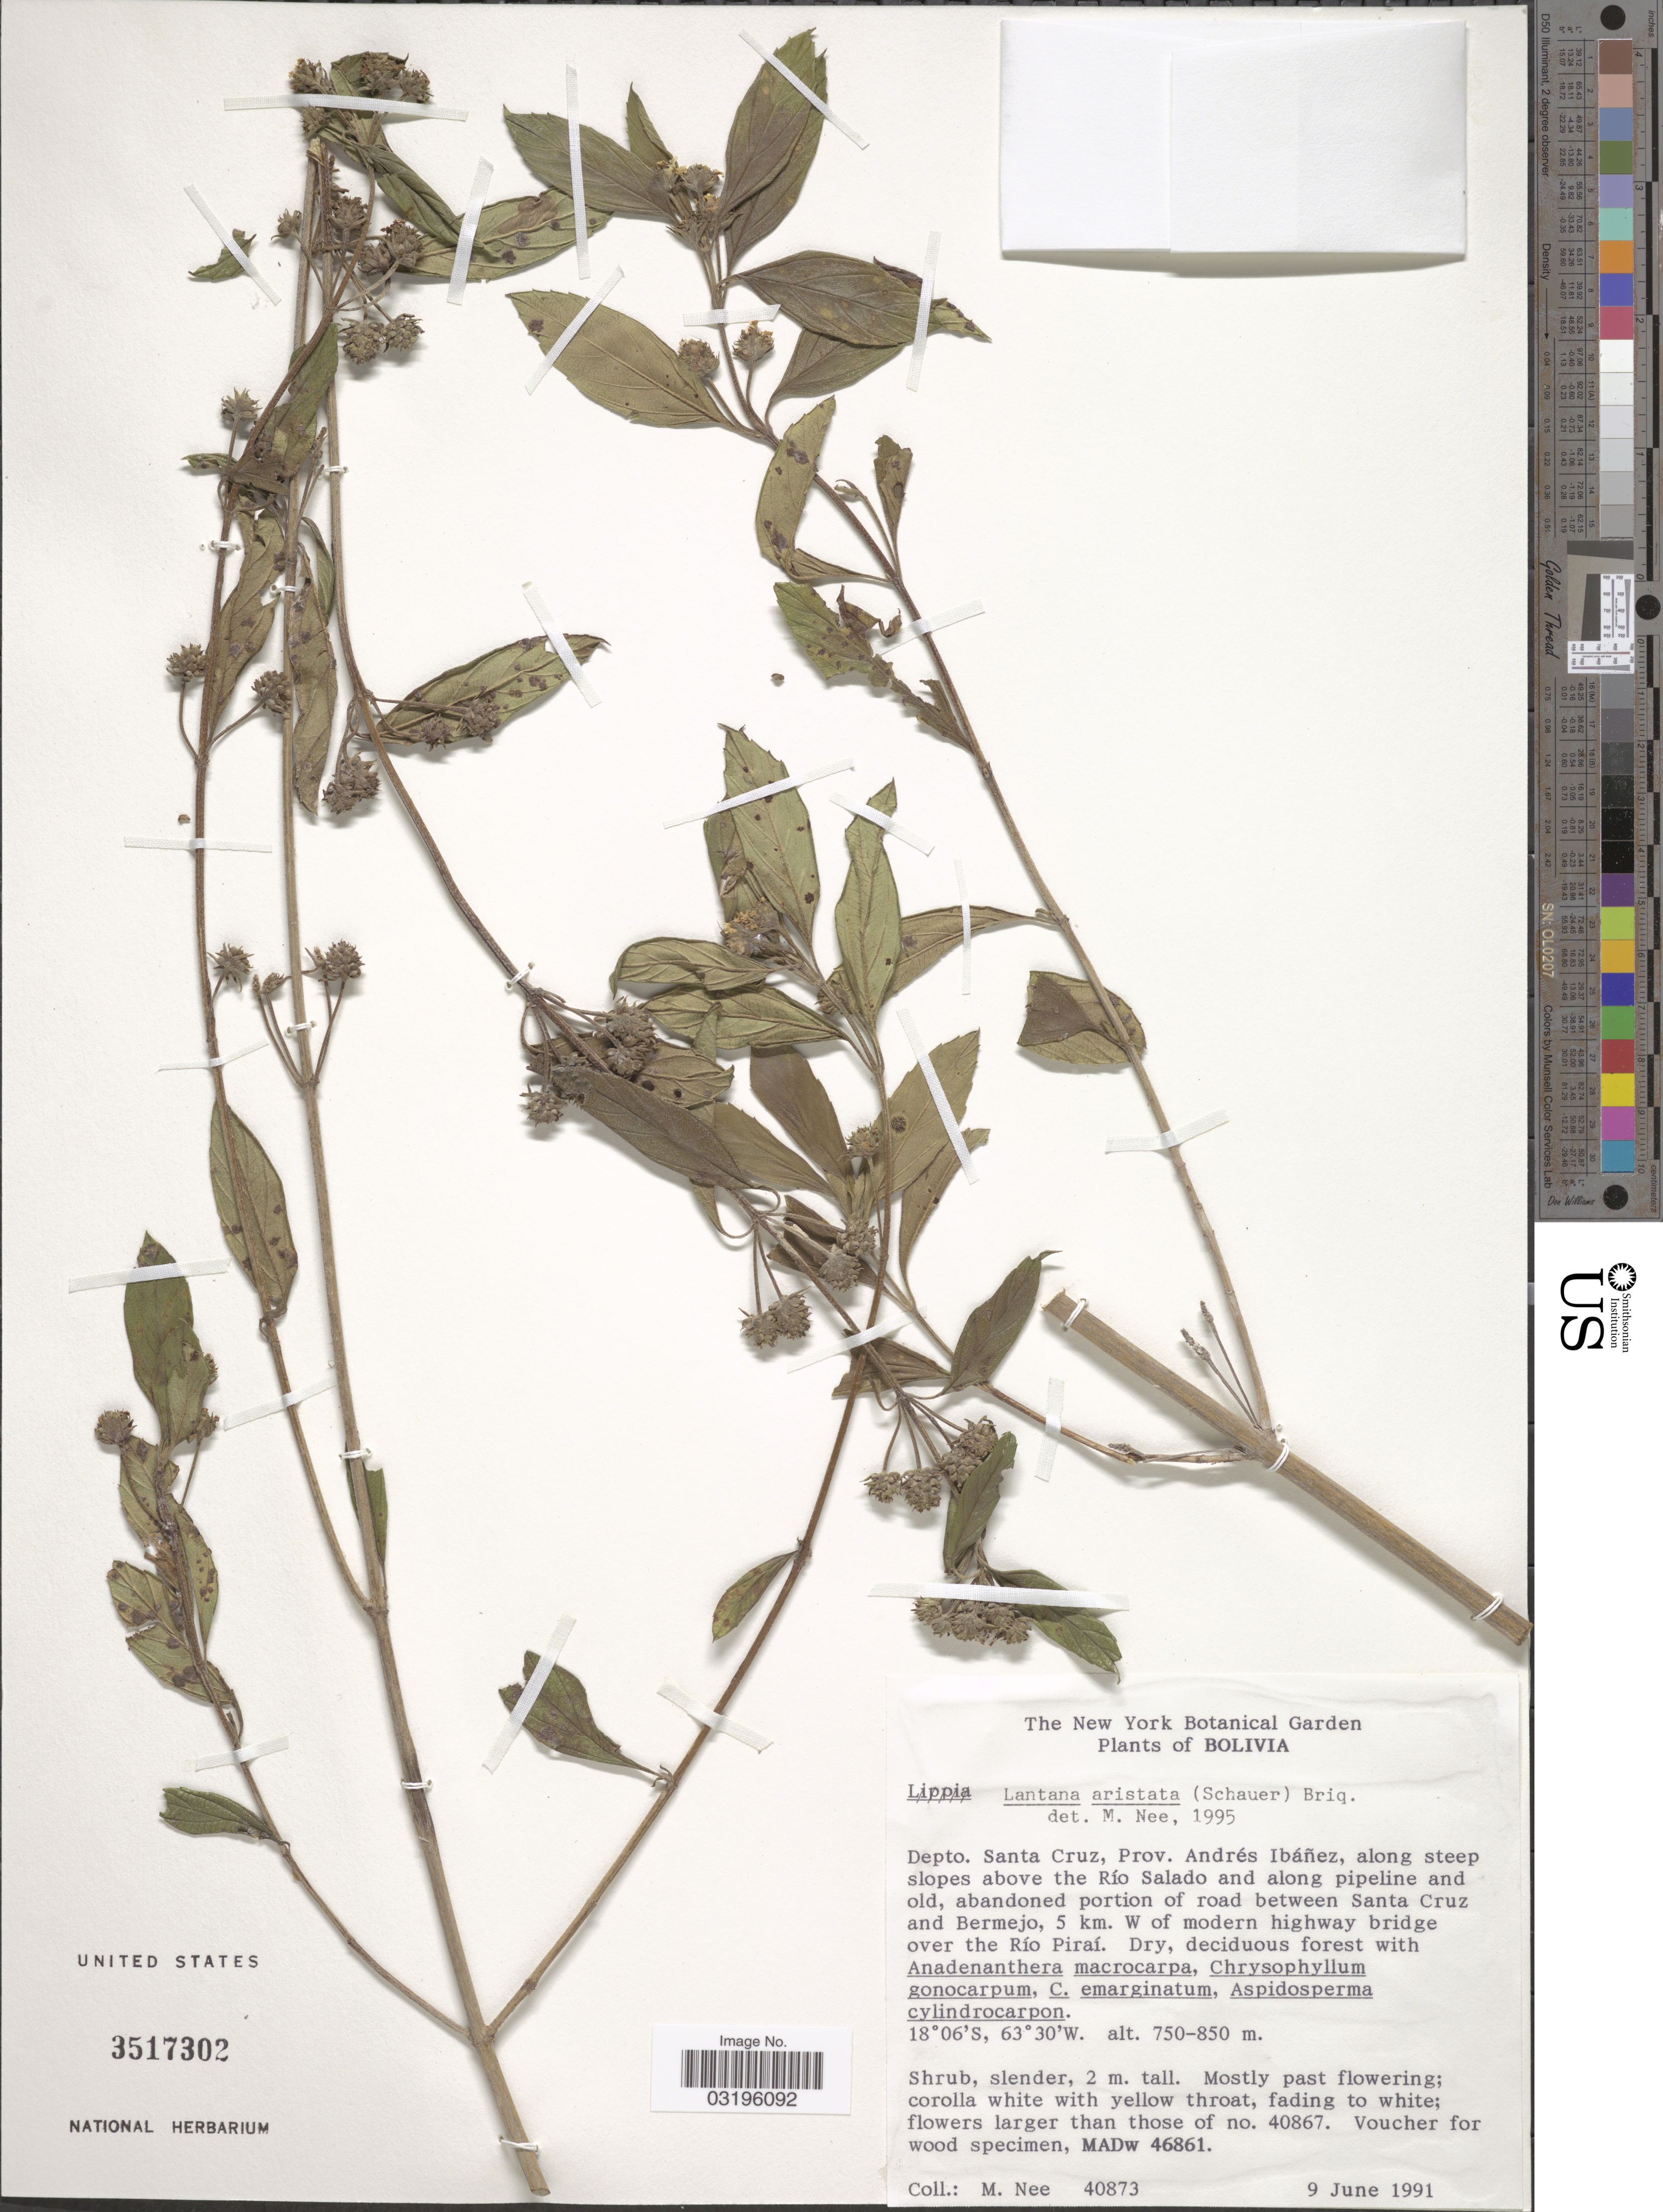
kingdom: Plantae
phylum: Tracheophyta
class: Magnoliopsida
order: Lamiales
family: Verbenaceae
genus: Lantana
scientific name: Lantana aristata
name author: (Schauer) Briq.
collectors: M. Nee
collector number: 40873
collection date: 1991-06-09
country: Bolivia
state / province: Santa Cruz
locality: Depto. Santa Cruz. Prov. Andrés Ibáñez, along steep slopes above the Rio Salado and along pipeline and old, abandoned portion of road between Santa Cruz and Bermejo, 5 km. W of modern highway bridge over the Río Piraí.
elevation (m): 750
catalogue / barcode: US 3517302